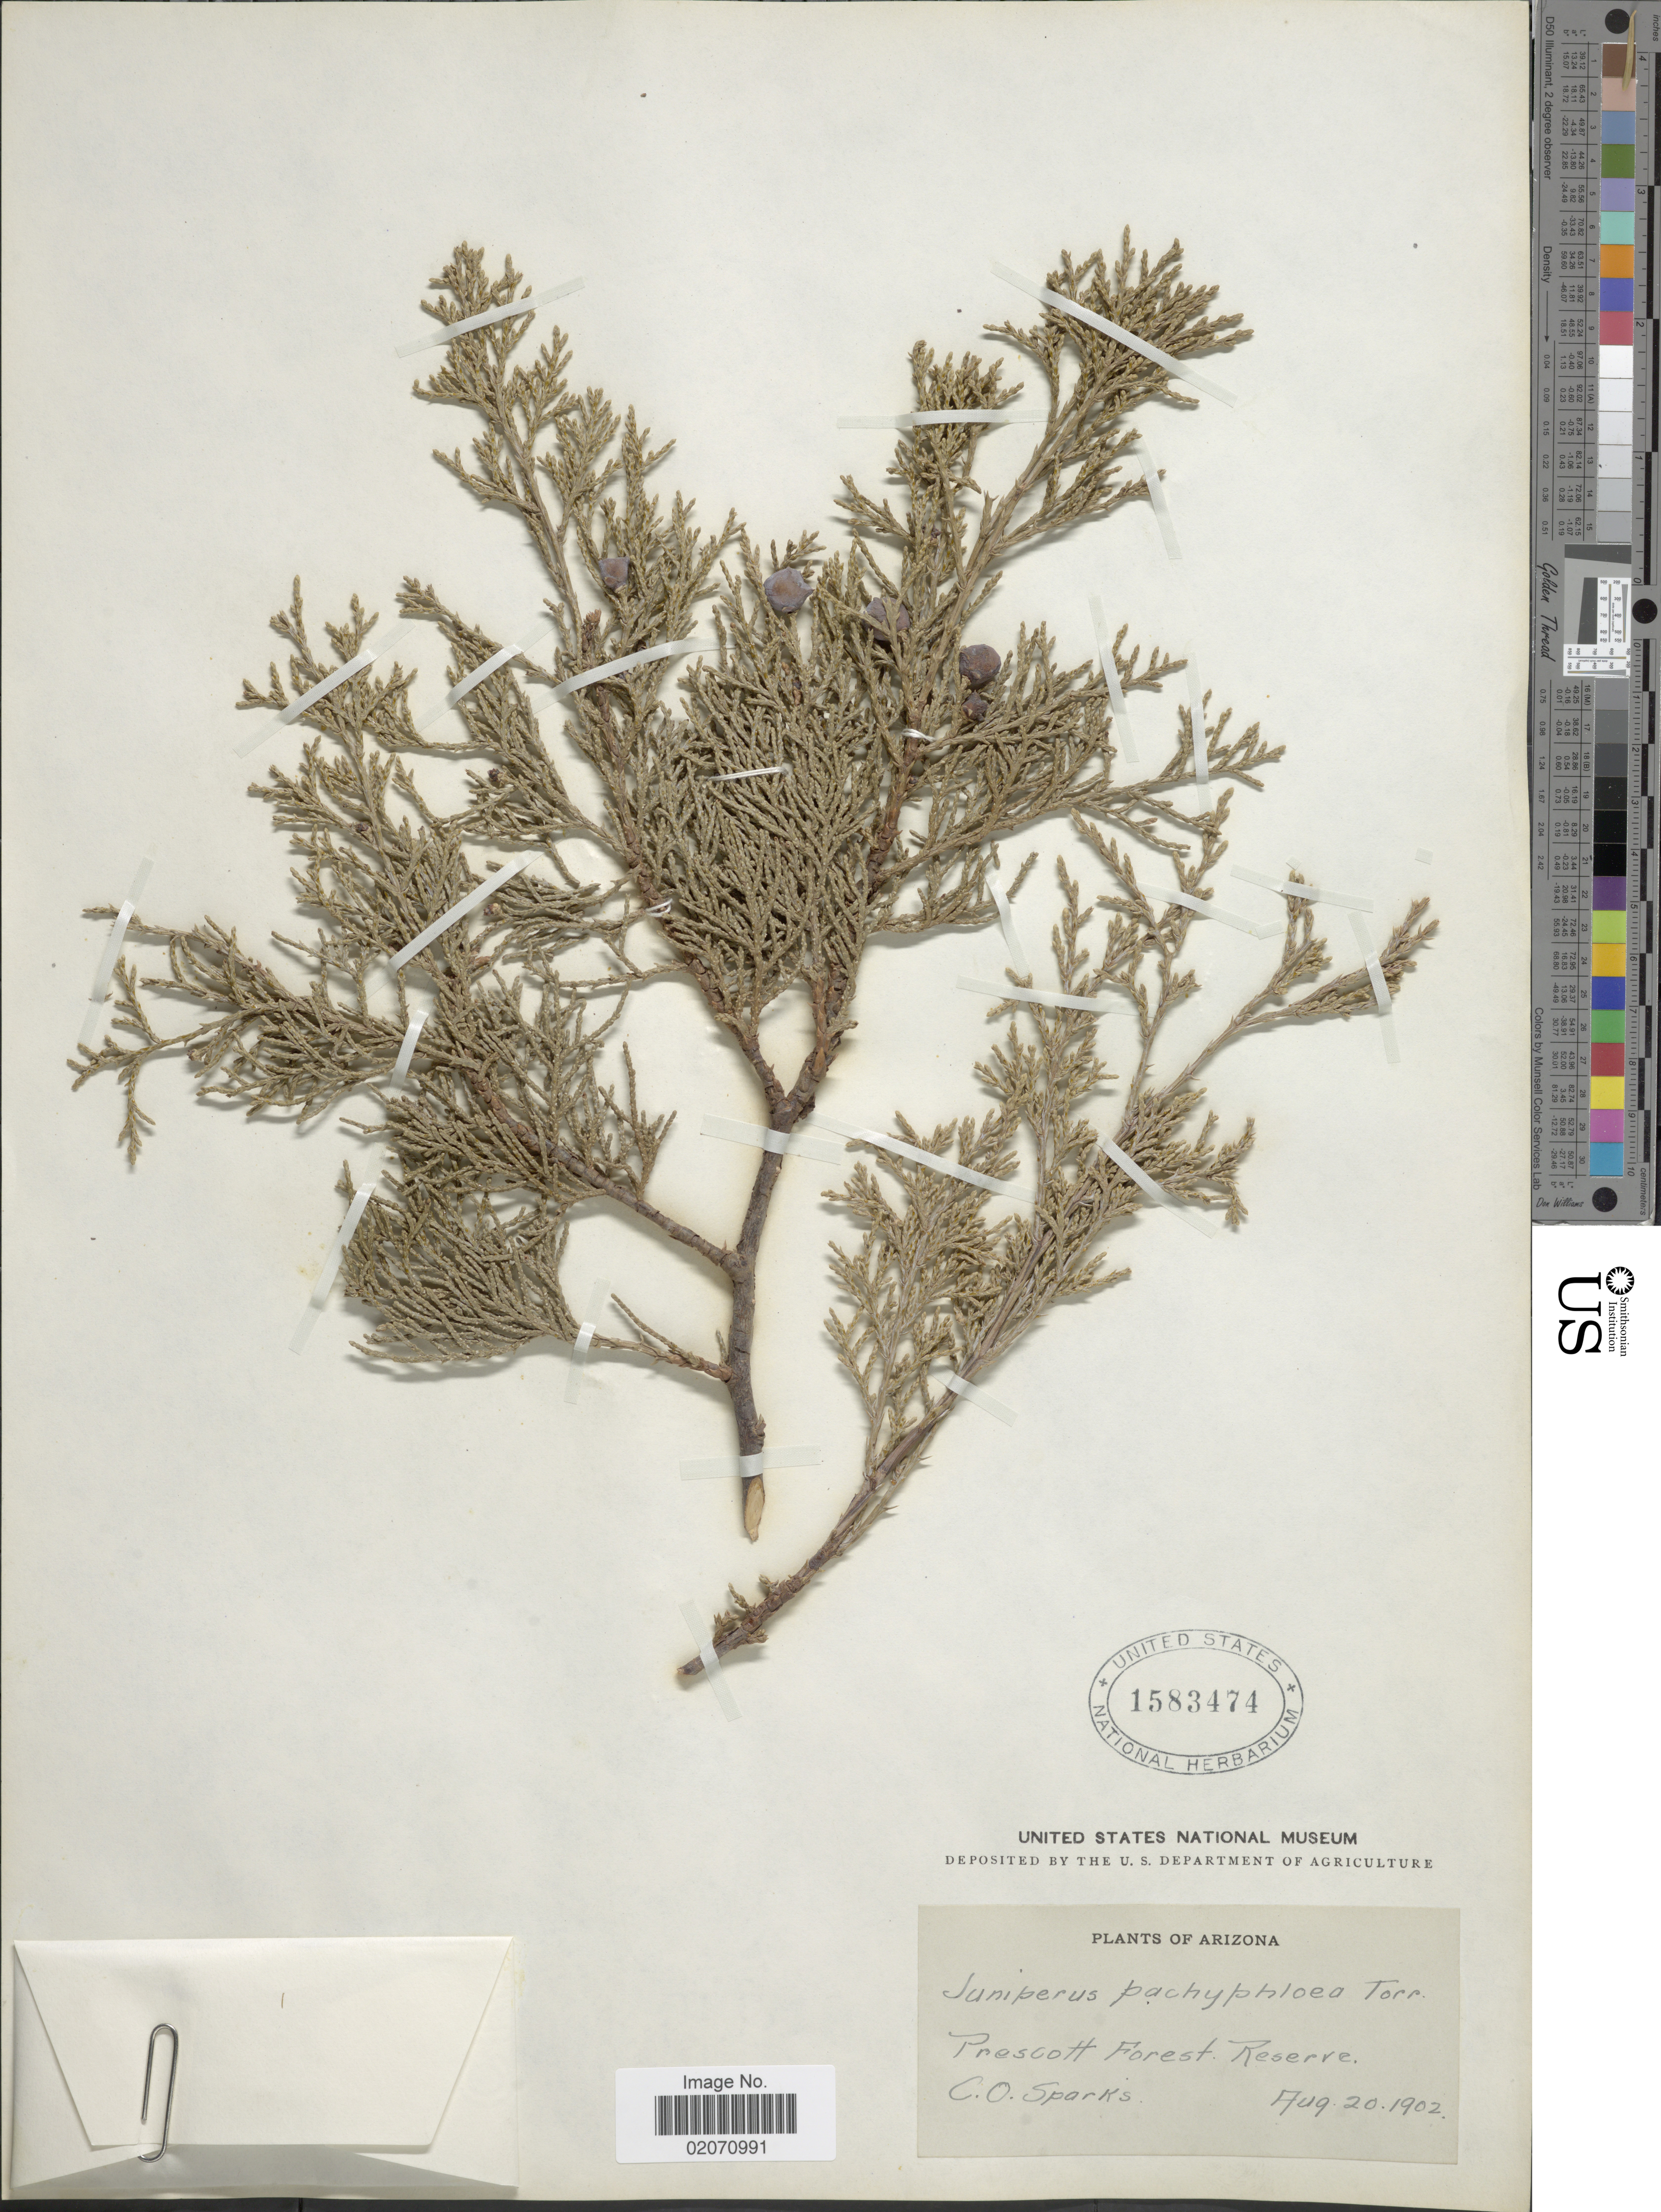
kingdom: Plantae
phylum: Tracheophyta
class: Pinopsida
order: Pinales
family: Cupressaceae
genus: Juniperus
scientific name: Juniperus deppeana var. pachyphlaea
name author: (Torr.) Martínez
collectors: C. O. Sparks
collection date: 1902-08-20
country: United States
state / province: Arizona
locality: Prescott Forest Reserve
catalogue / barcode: US 1583474